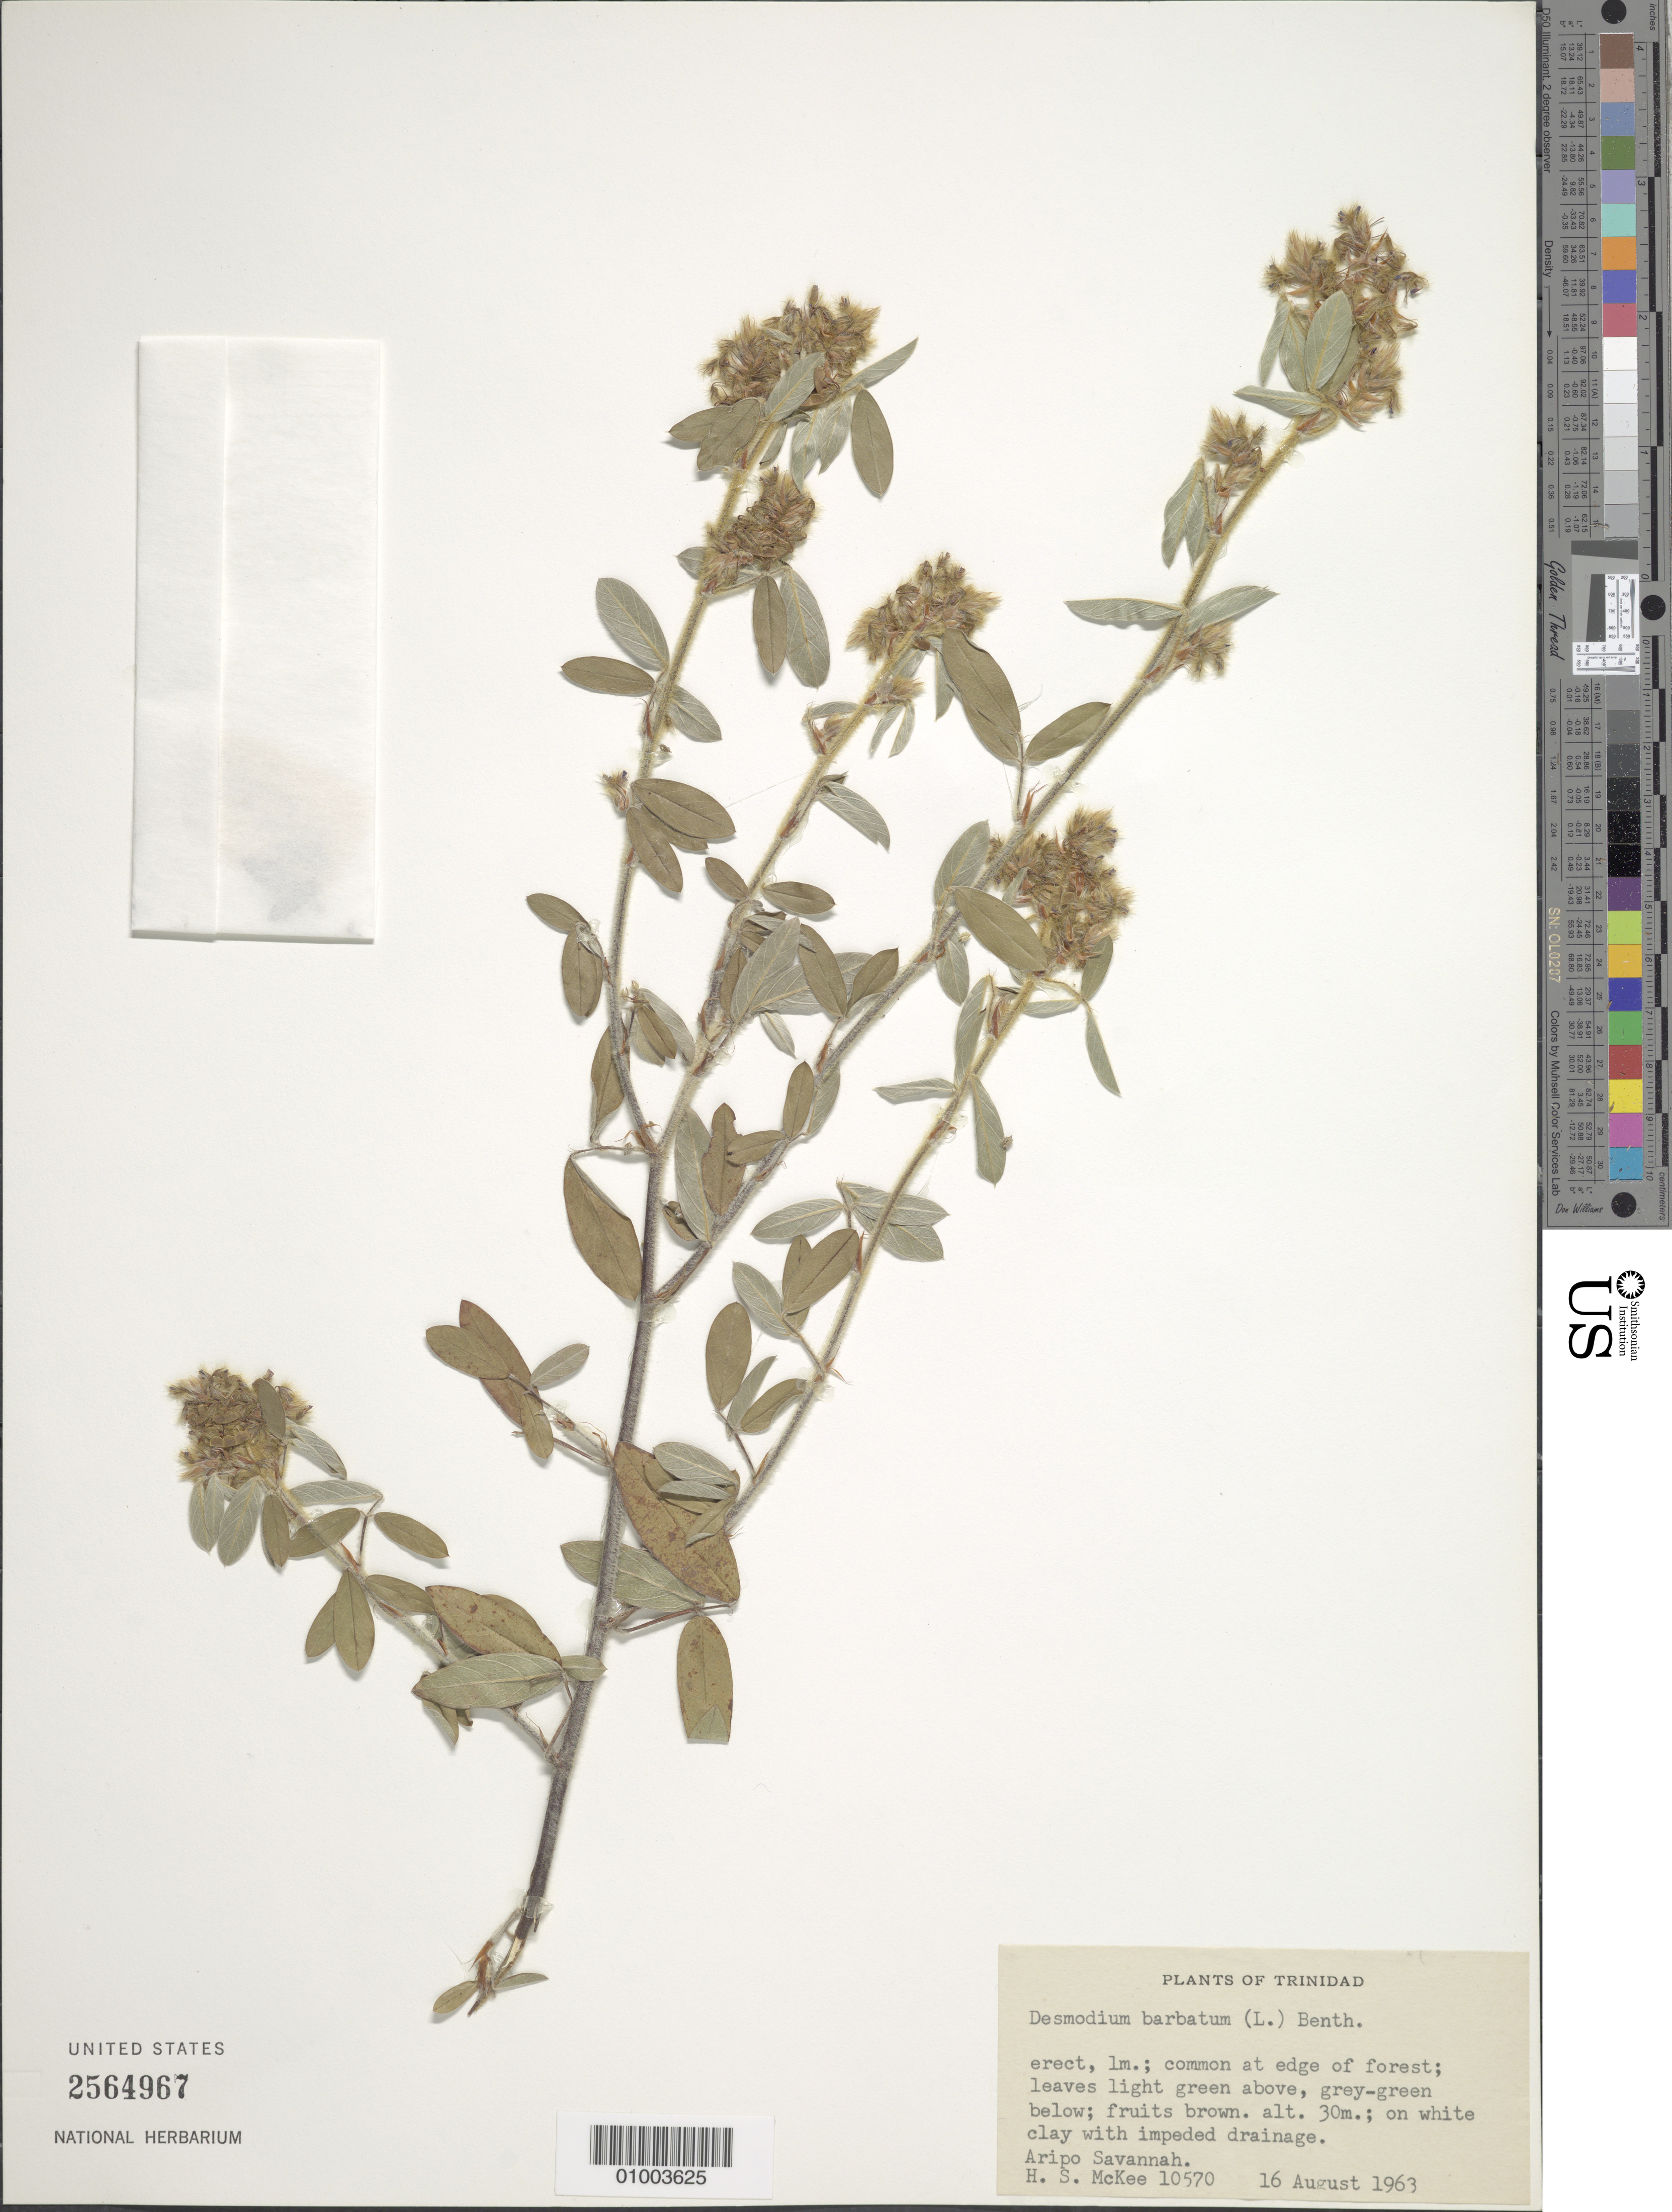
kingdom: Plantae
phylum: Tracheophyta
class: Magnoliopsida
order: Fabales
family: Fabaceae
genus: Grona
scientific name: Grona barbata var. barbata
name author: (L.) H. Ohashi & K. Ohashi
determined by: Strong, Mark T., (BOT), Smithsonian Institution - National Museum of Natural History (UNITED STATES)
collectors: H. S. McKee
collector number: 10570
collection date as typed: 16 Aug 1963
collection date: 1963-08-16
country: Trinidad and Tobago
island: Trinidad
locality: Aripo savannah. erect, common at edge of forest. leaves light green above. fruits brown. on white clay with impeded drainage.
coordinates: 0 N, 0 E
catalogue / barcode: US 2564967